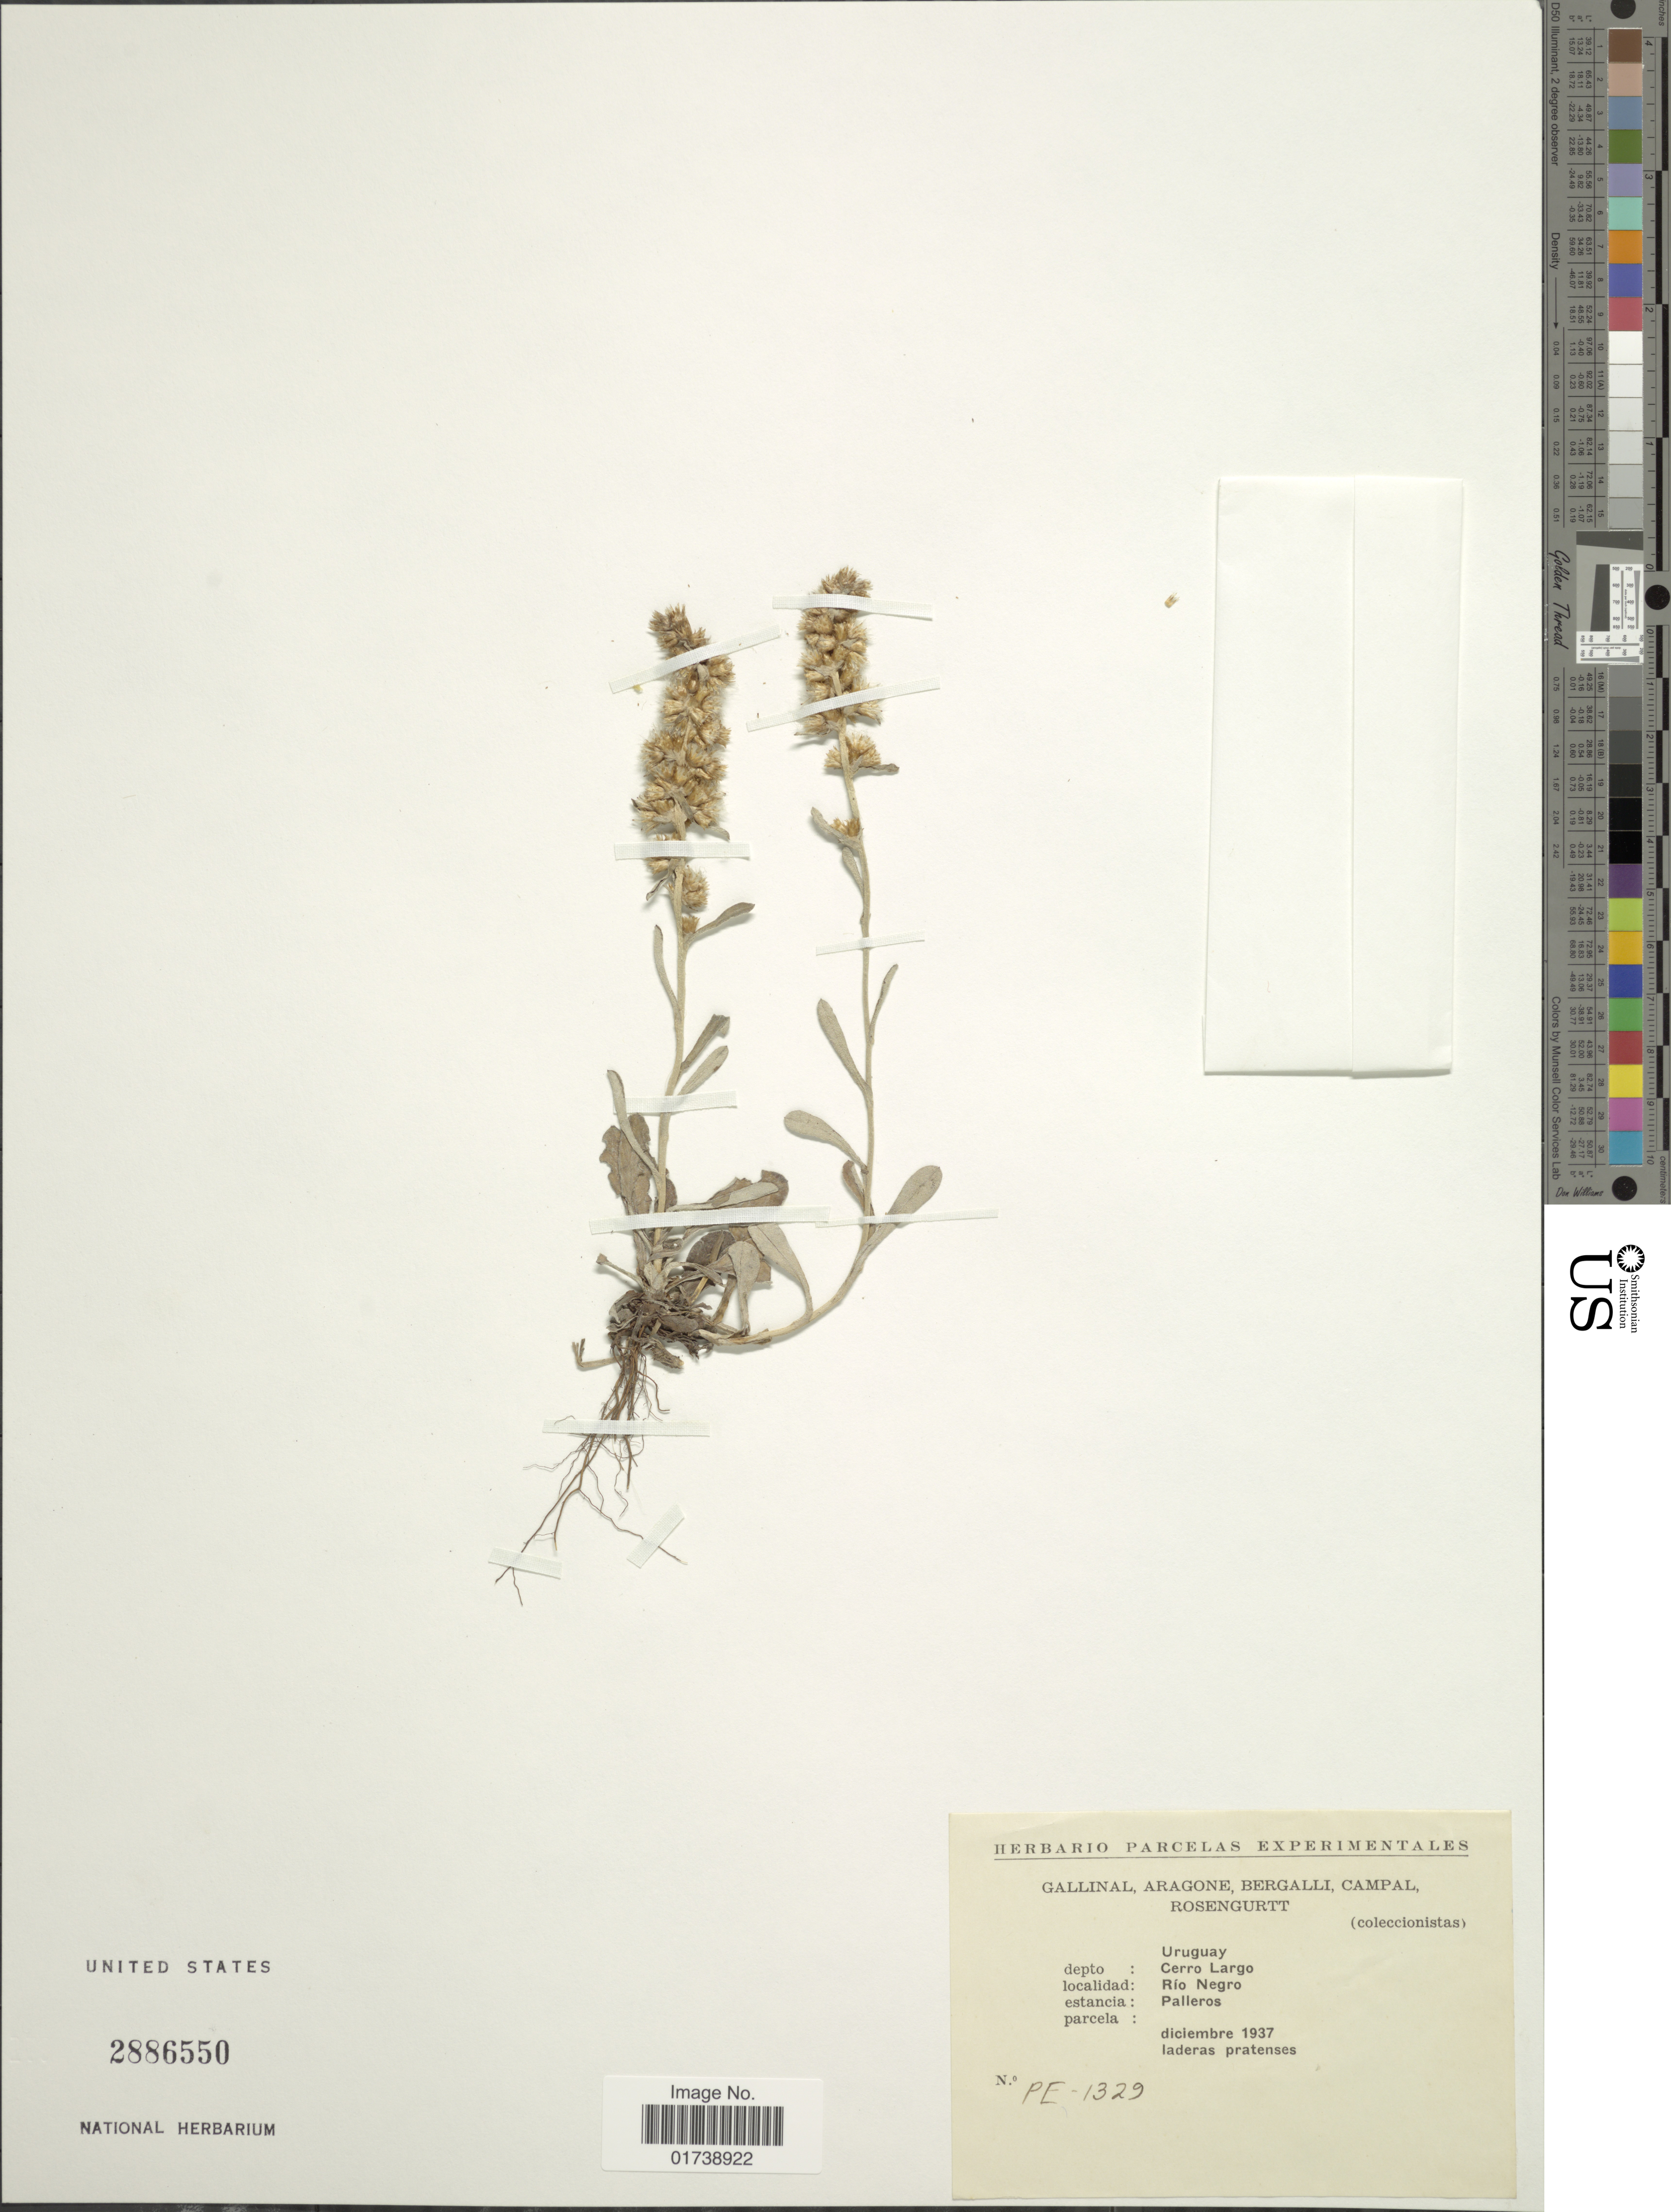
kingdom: Plantae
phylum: Tracheophyta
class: Magnoliopsida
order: Asterales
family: Asteraceae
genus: Gamochaeta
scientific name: Gamochaeta sp.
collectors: -. Gallinal, -- Aragone, -- Bergalli, -- Campal & Rosengurtt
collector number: PE-1329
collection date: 1937-12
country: Uruguay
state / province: Cerro Largo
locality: Rio Negro, estancia Palleros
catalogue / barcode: US 2886550